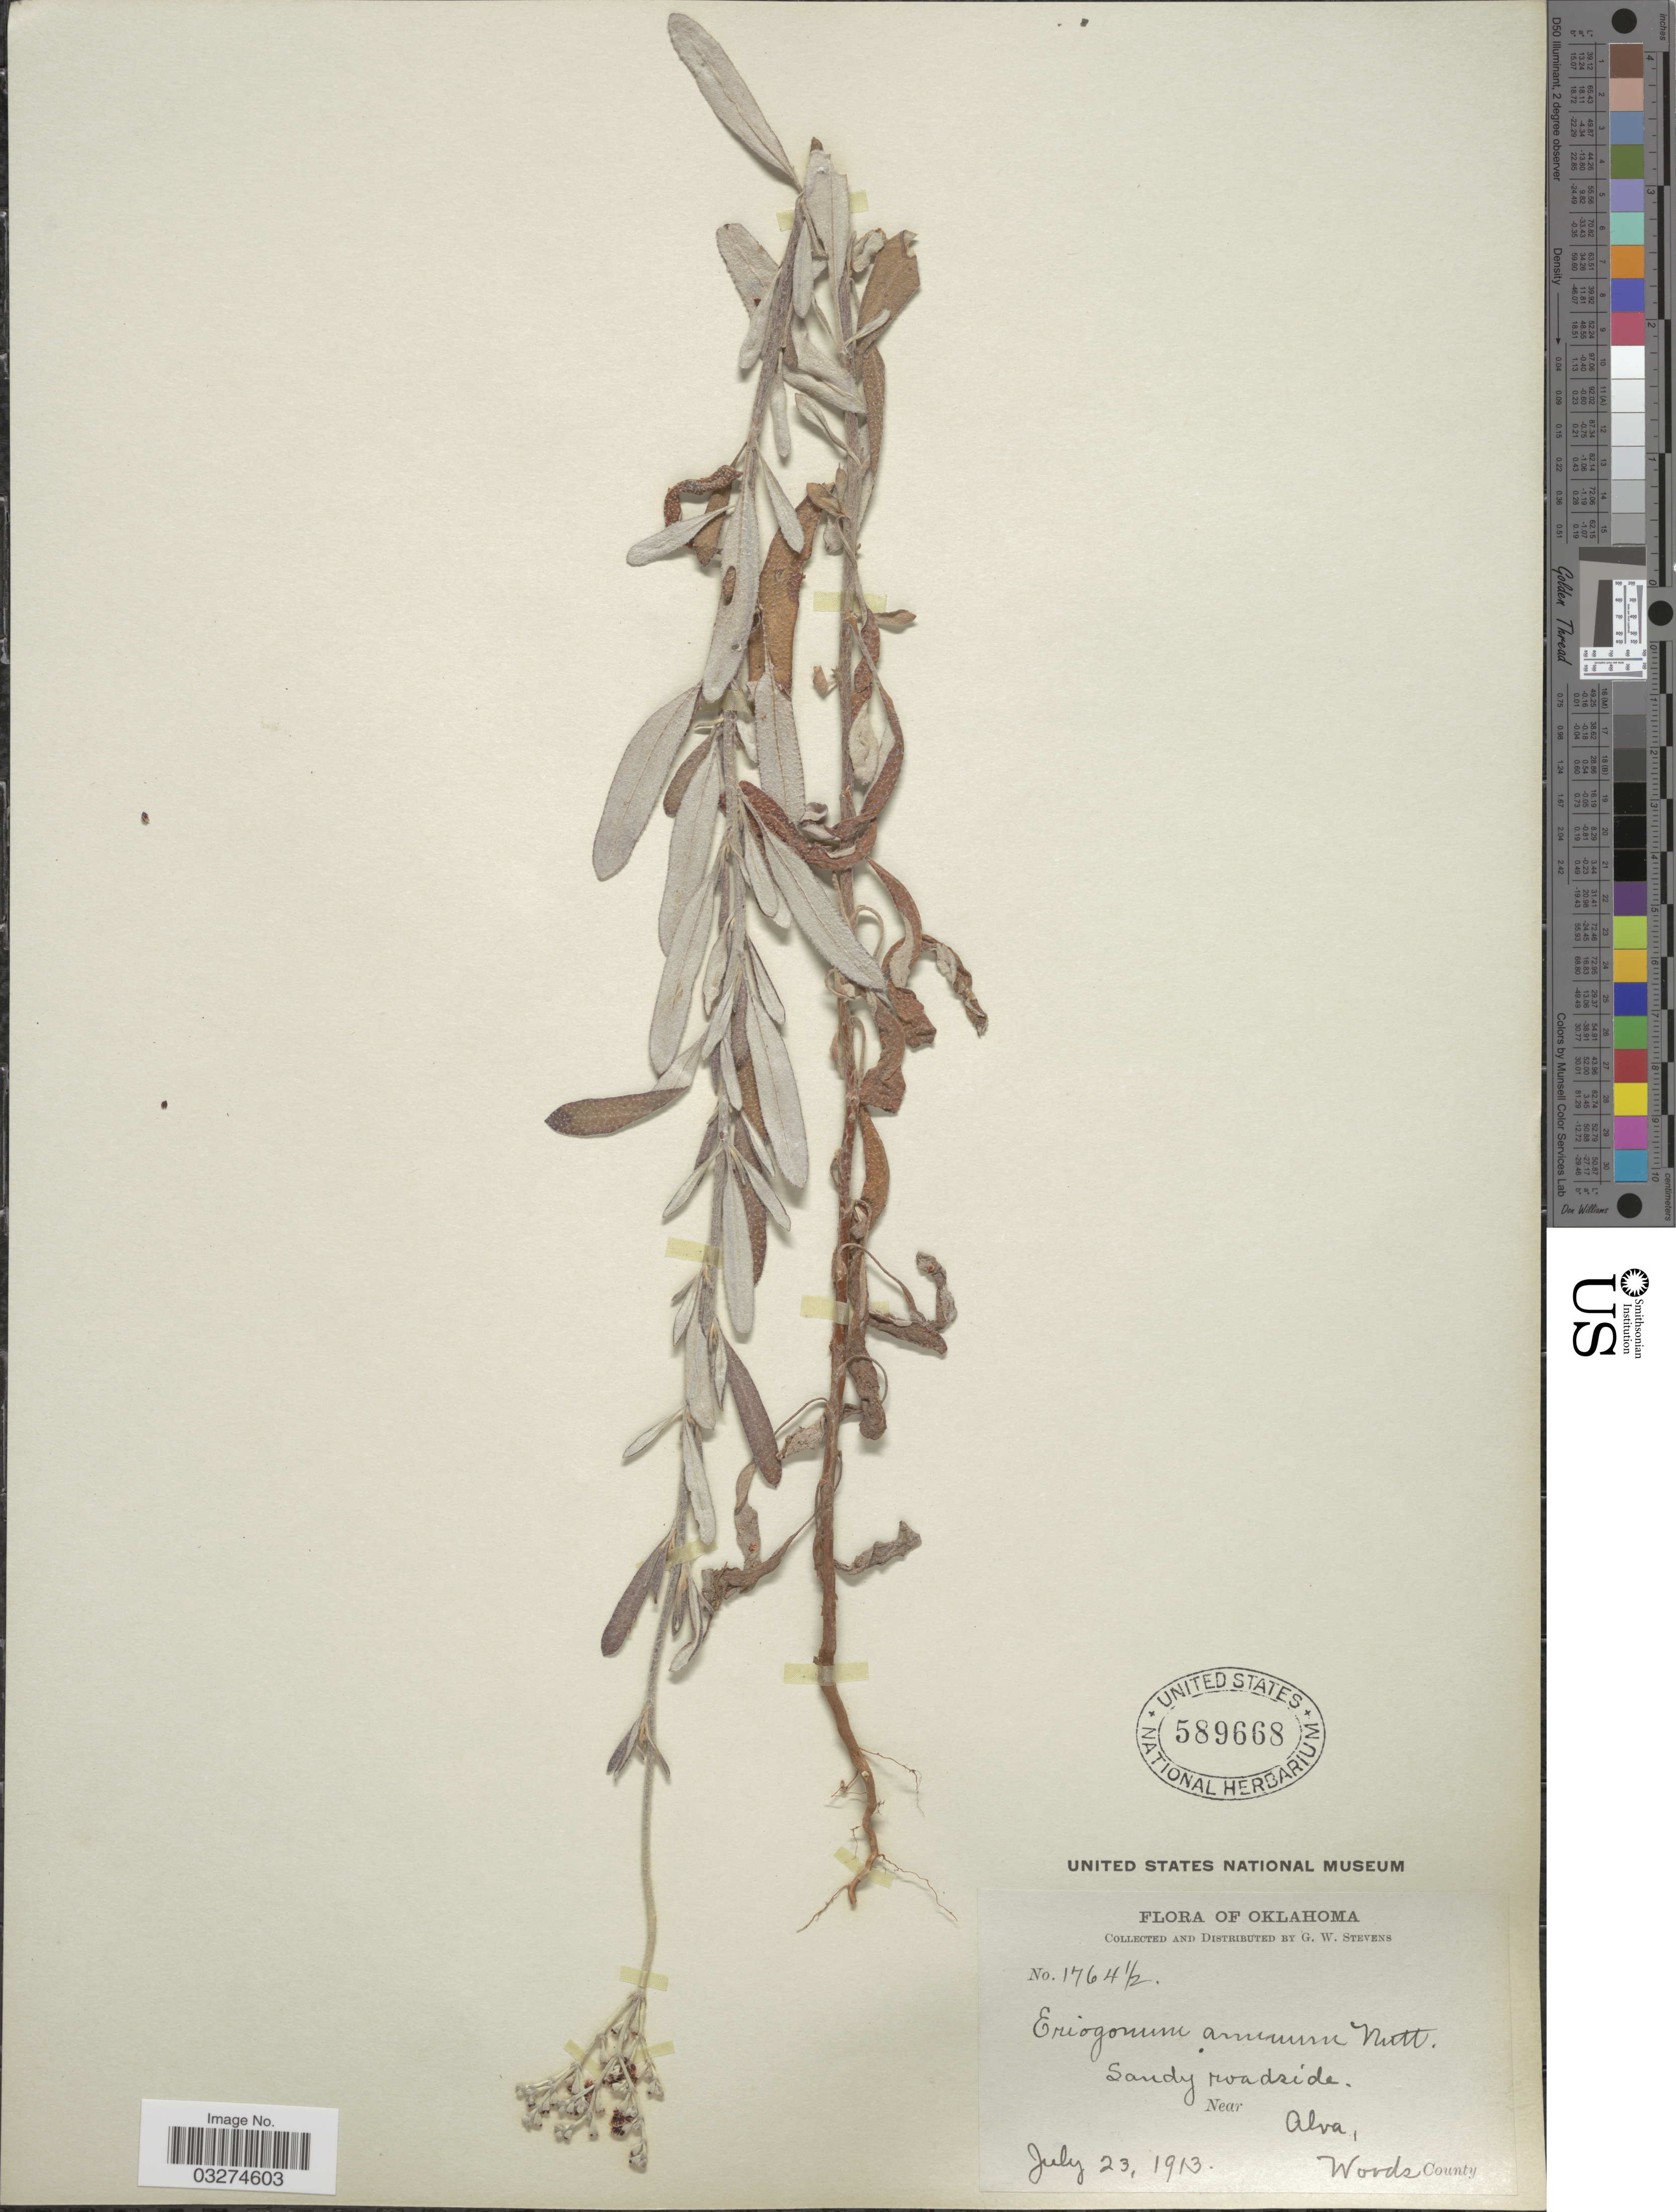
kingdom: Plantae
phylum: Tracheophyta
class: Magnoliopsida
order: Caryophyllales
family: Polygonaceae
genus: Eriogonum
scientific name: Eriogonum annuum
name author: Nutt.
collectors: G. W. Stevens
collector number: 1764½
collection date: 1913-07-23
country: United States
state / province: Oklahoma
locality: Near Alva, Woods County.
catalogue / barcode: US 589668